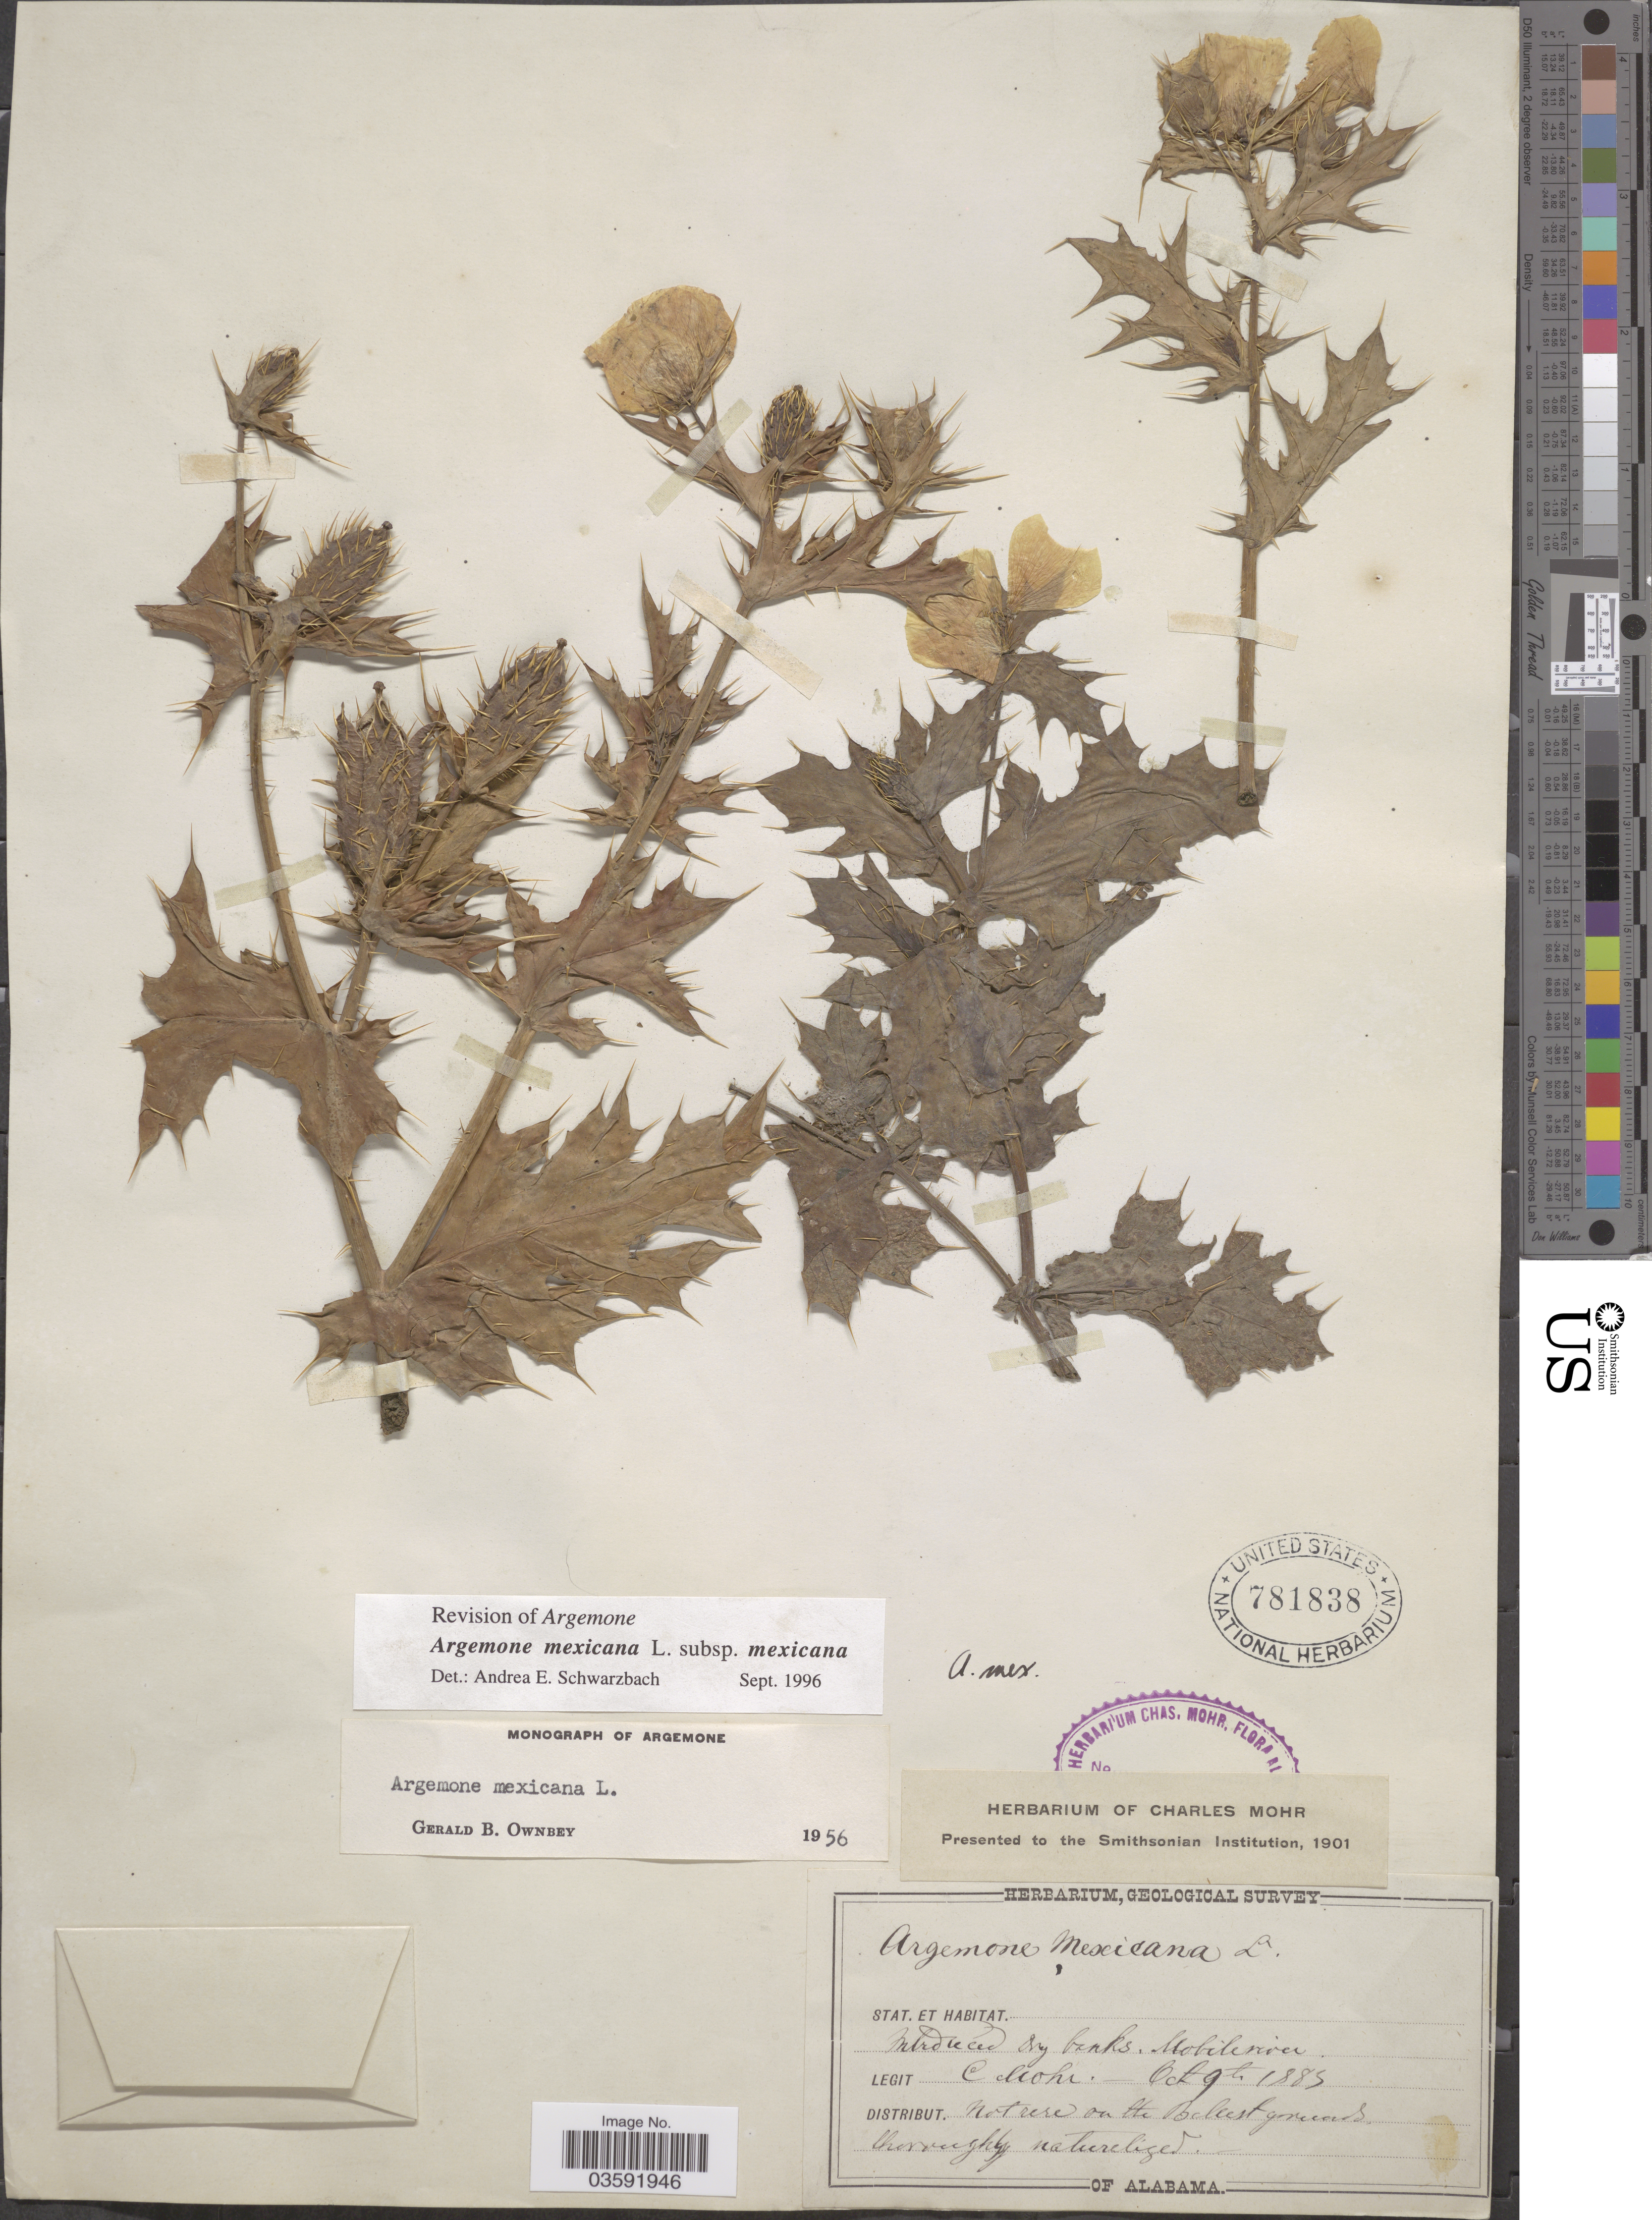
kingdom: Plantae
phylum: Tracheophyta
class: Magnoliopsida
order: Ranunculales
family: Papaveraceae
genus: Argemone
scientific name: Argemone mexicana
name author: L.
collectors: Mohr, C. T. (herbarium)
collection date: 1883-10-09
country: United States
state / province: Alabama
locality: Mobile river.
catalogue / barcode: US 781838